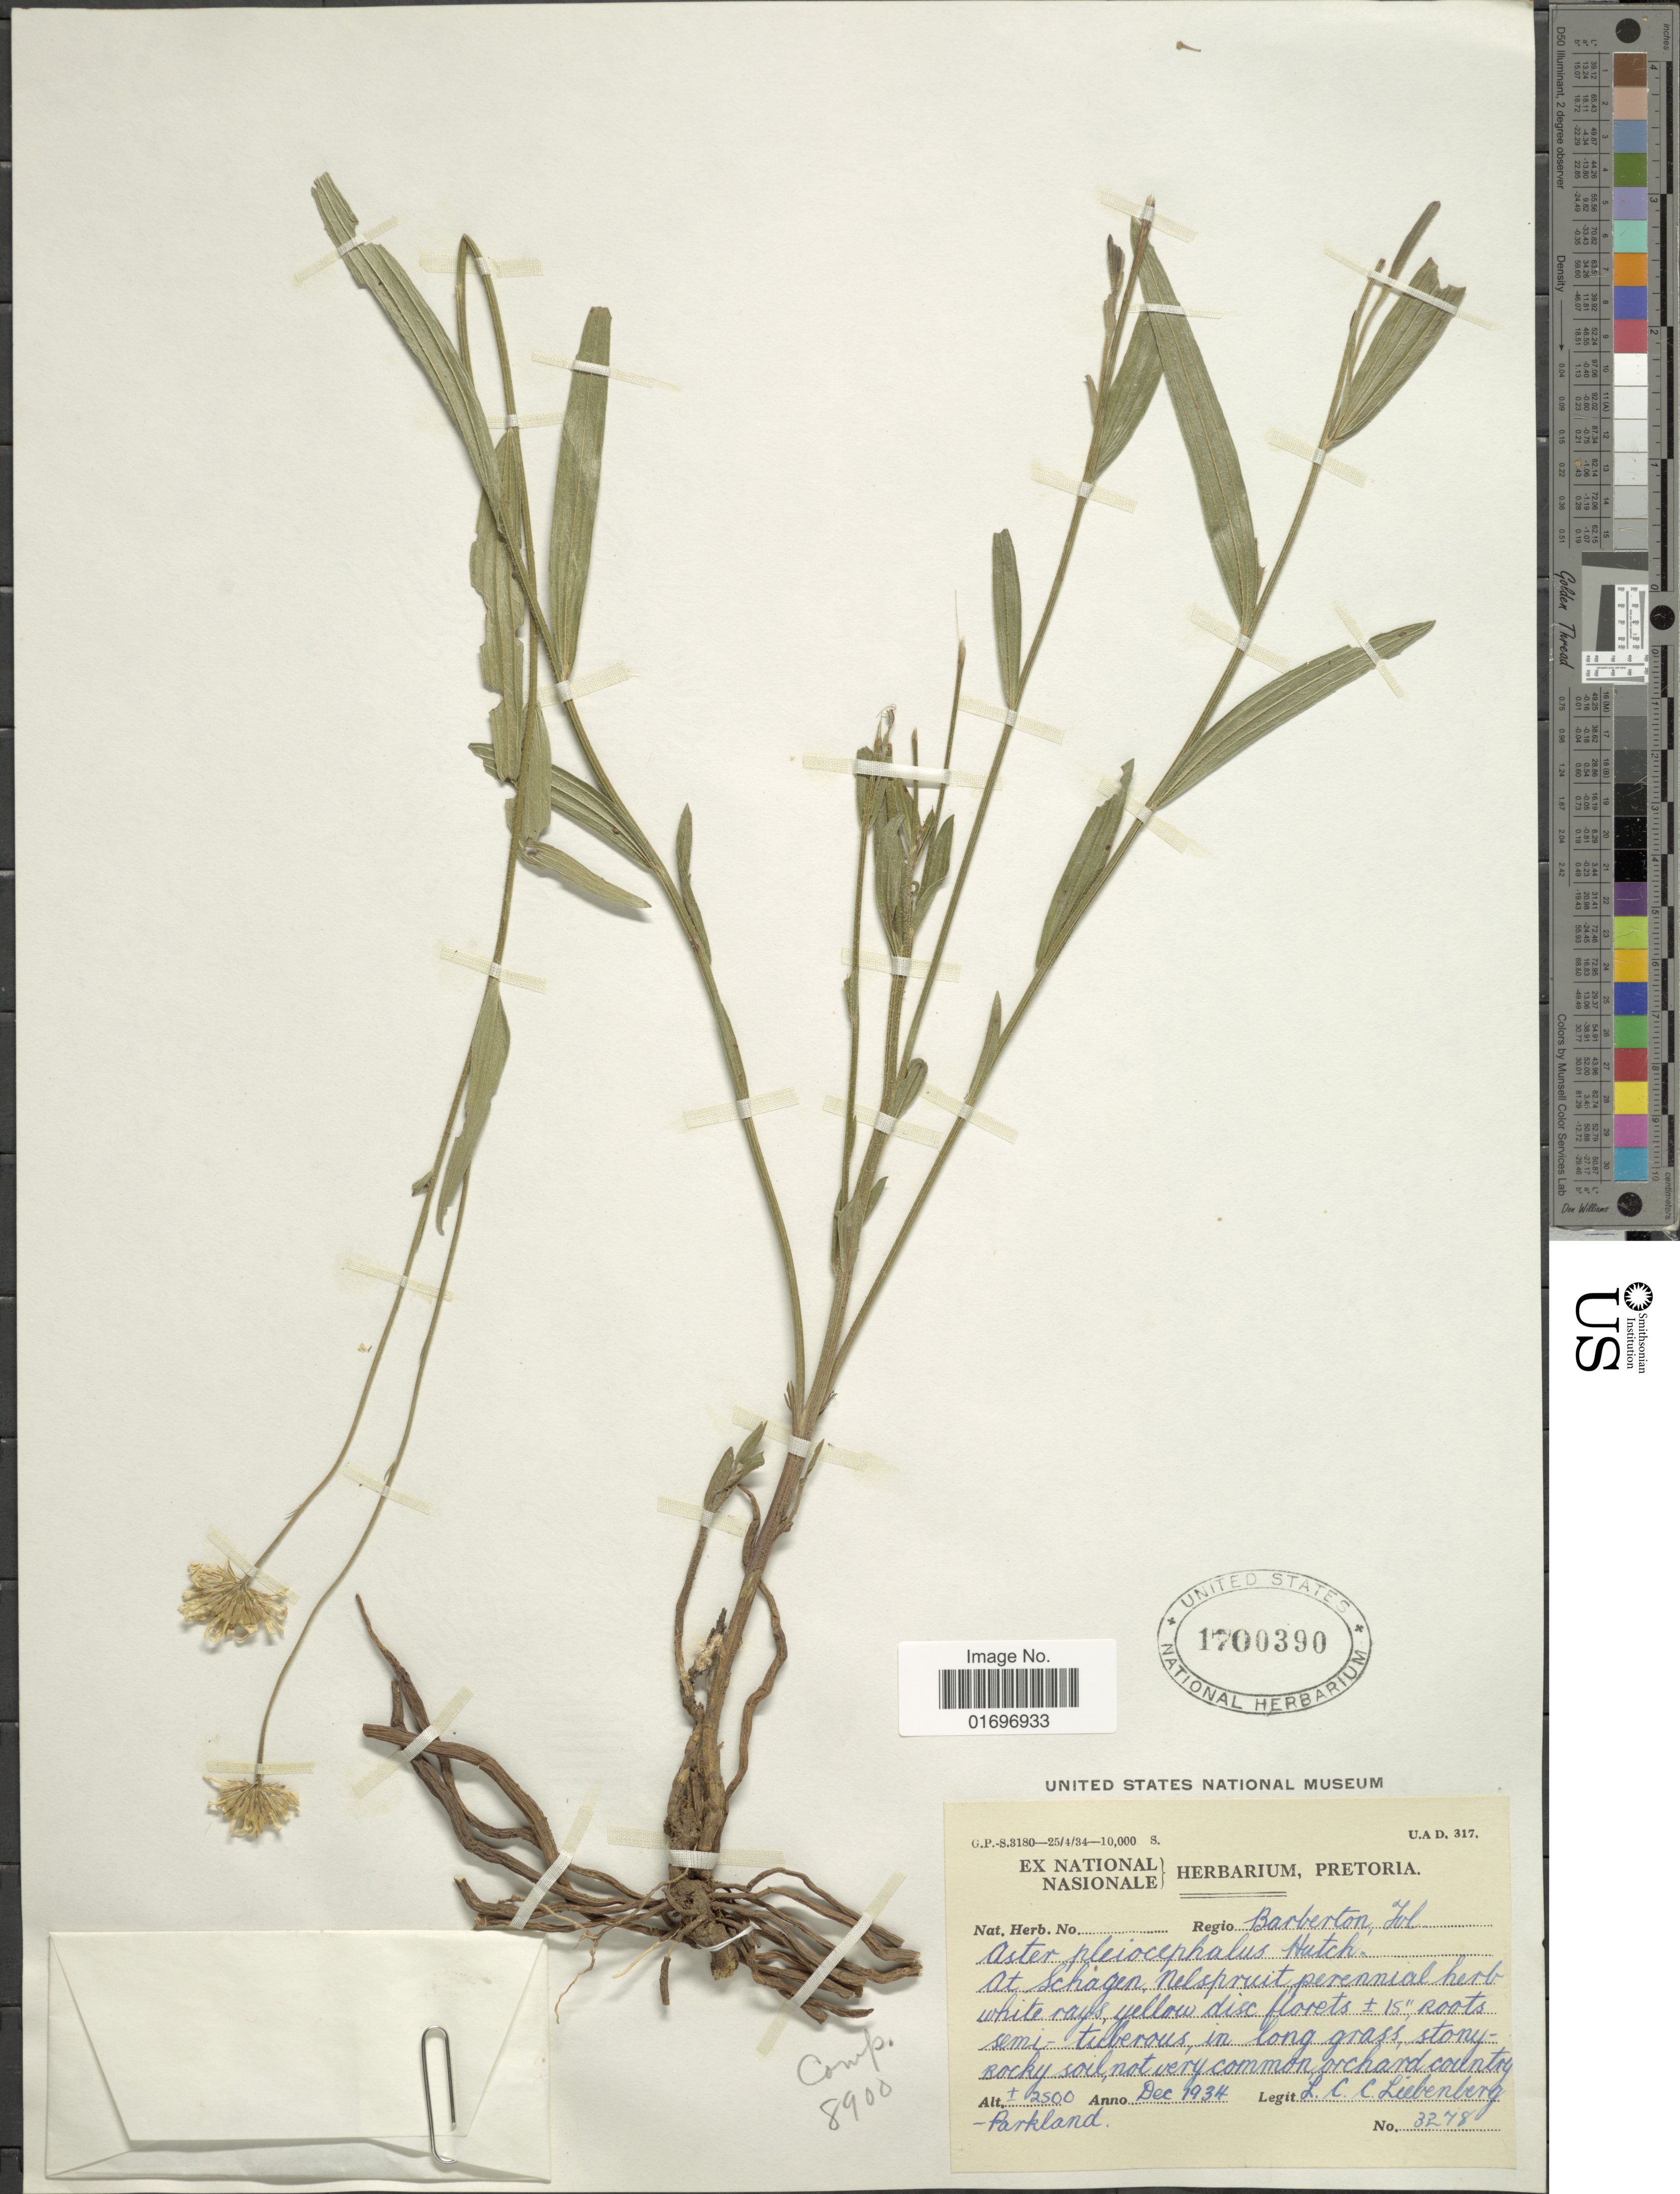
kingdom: Plantae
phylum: Tracheophyta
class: Magnoliopsida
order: Asterales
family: Asteraceae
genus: Aster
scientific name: Aster pleiocephalus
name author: (Harv.) Hutch.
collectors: L. Liebenberg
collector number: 3278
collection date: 1934-12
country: South Africa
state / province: Mpumalanga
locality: Regio Barberton Tvl, At Schagen, Nelspruit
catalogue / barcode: US 1700390